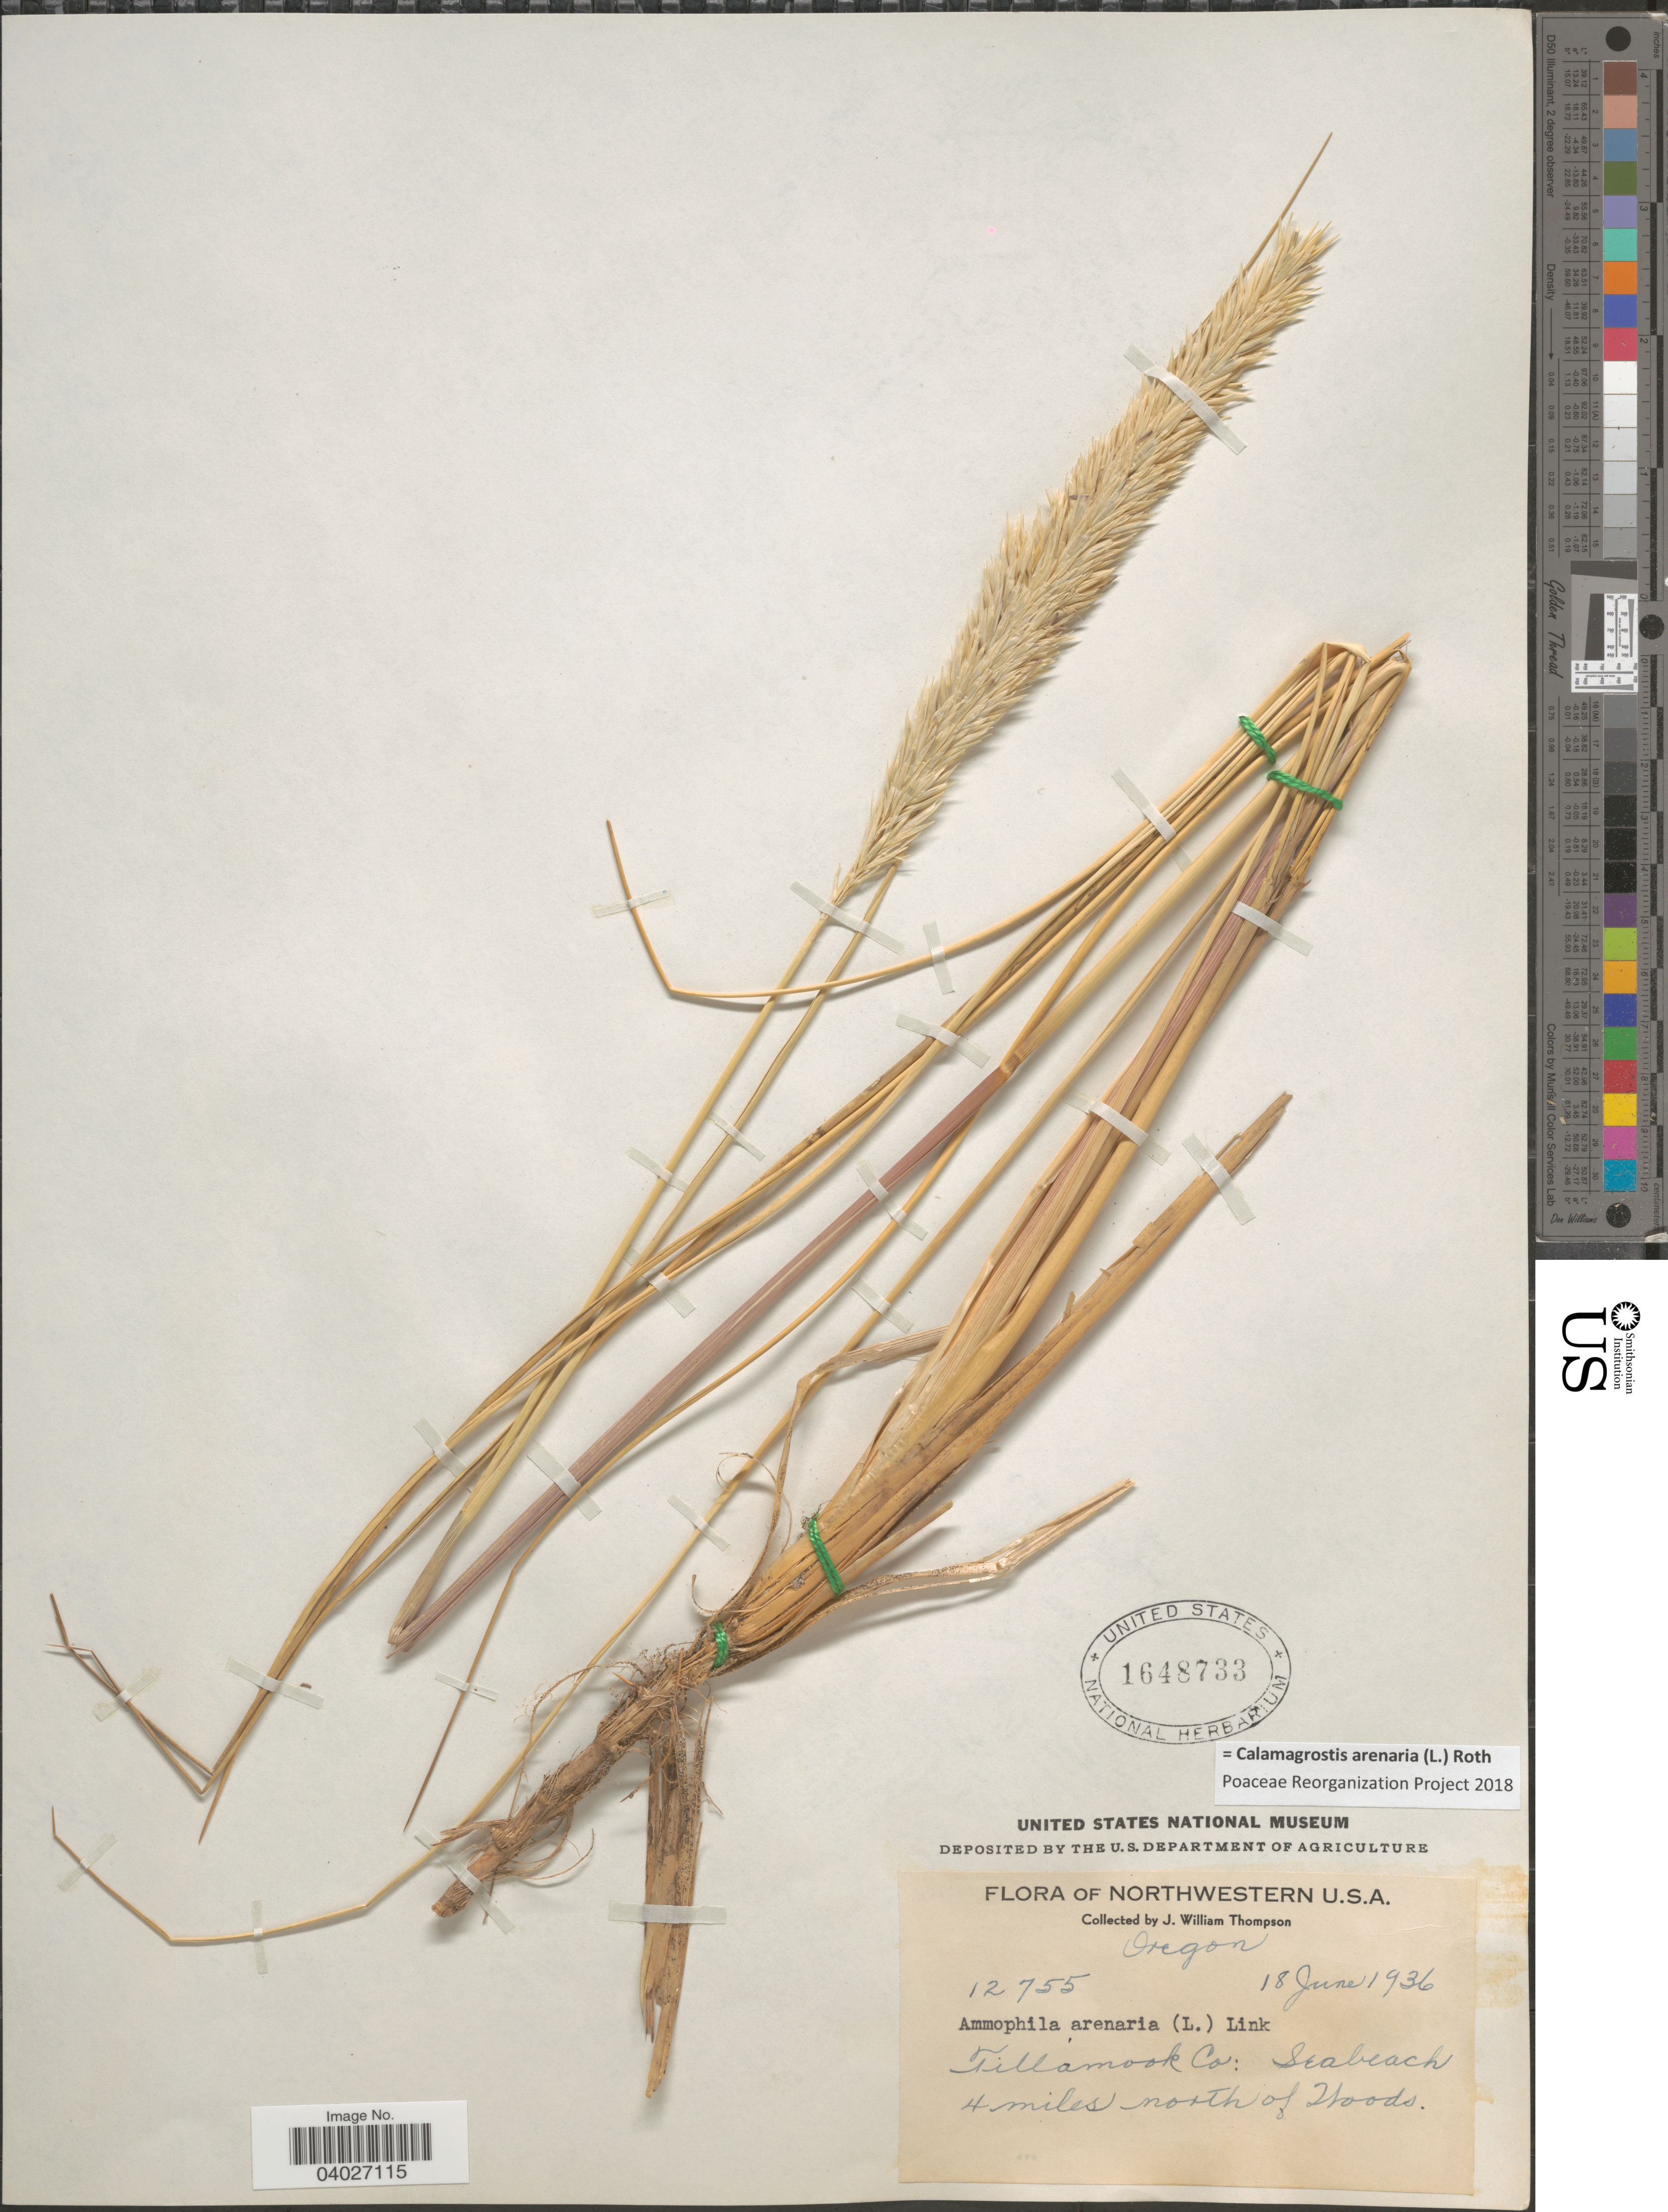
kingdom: Plantae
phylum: Tracheophyta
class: Liliopsida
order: Poales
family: Poaceae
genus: Calamagrostis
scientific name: Calamagrostis arenaria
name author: (L.) Roth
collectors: J. W. Thompson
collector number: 12755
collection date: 1936-06-18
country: United States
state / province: Oregon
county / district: Tillamook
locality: Tillamook Co: Seabeach 4 miles north of Woods.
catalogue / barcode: US 1648733